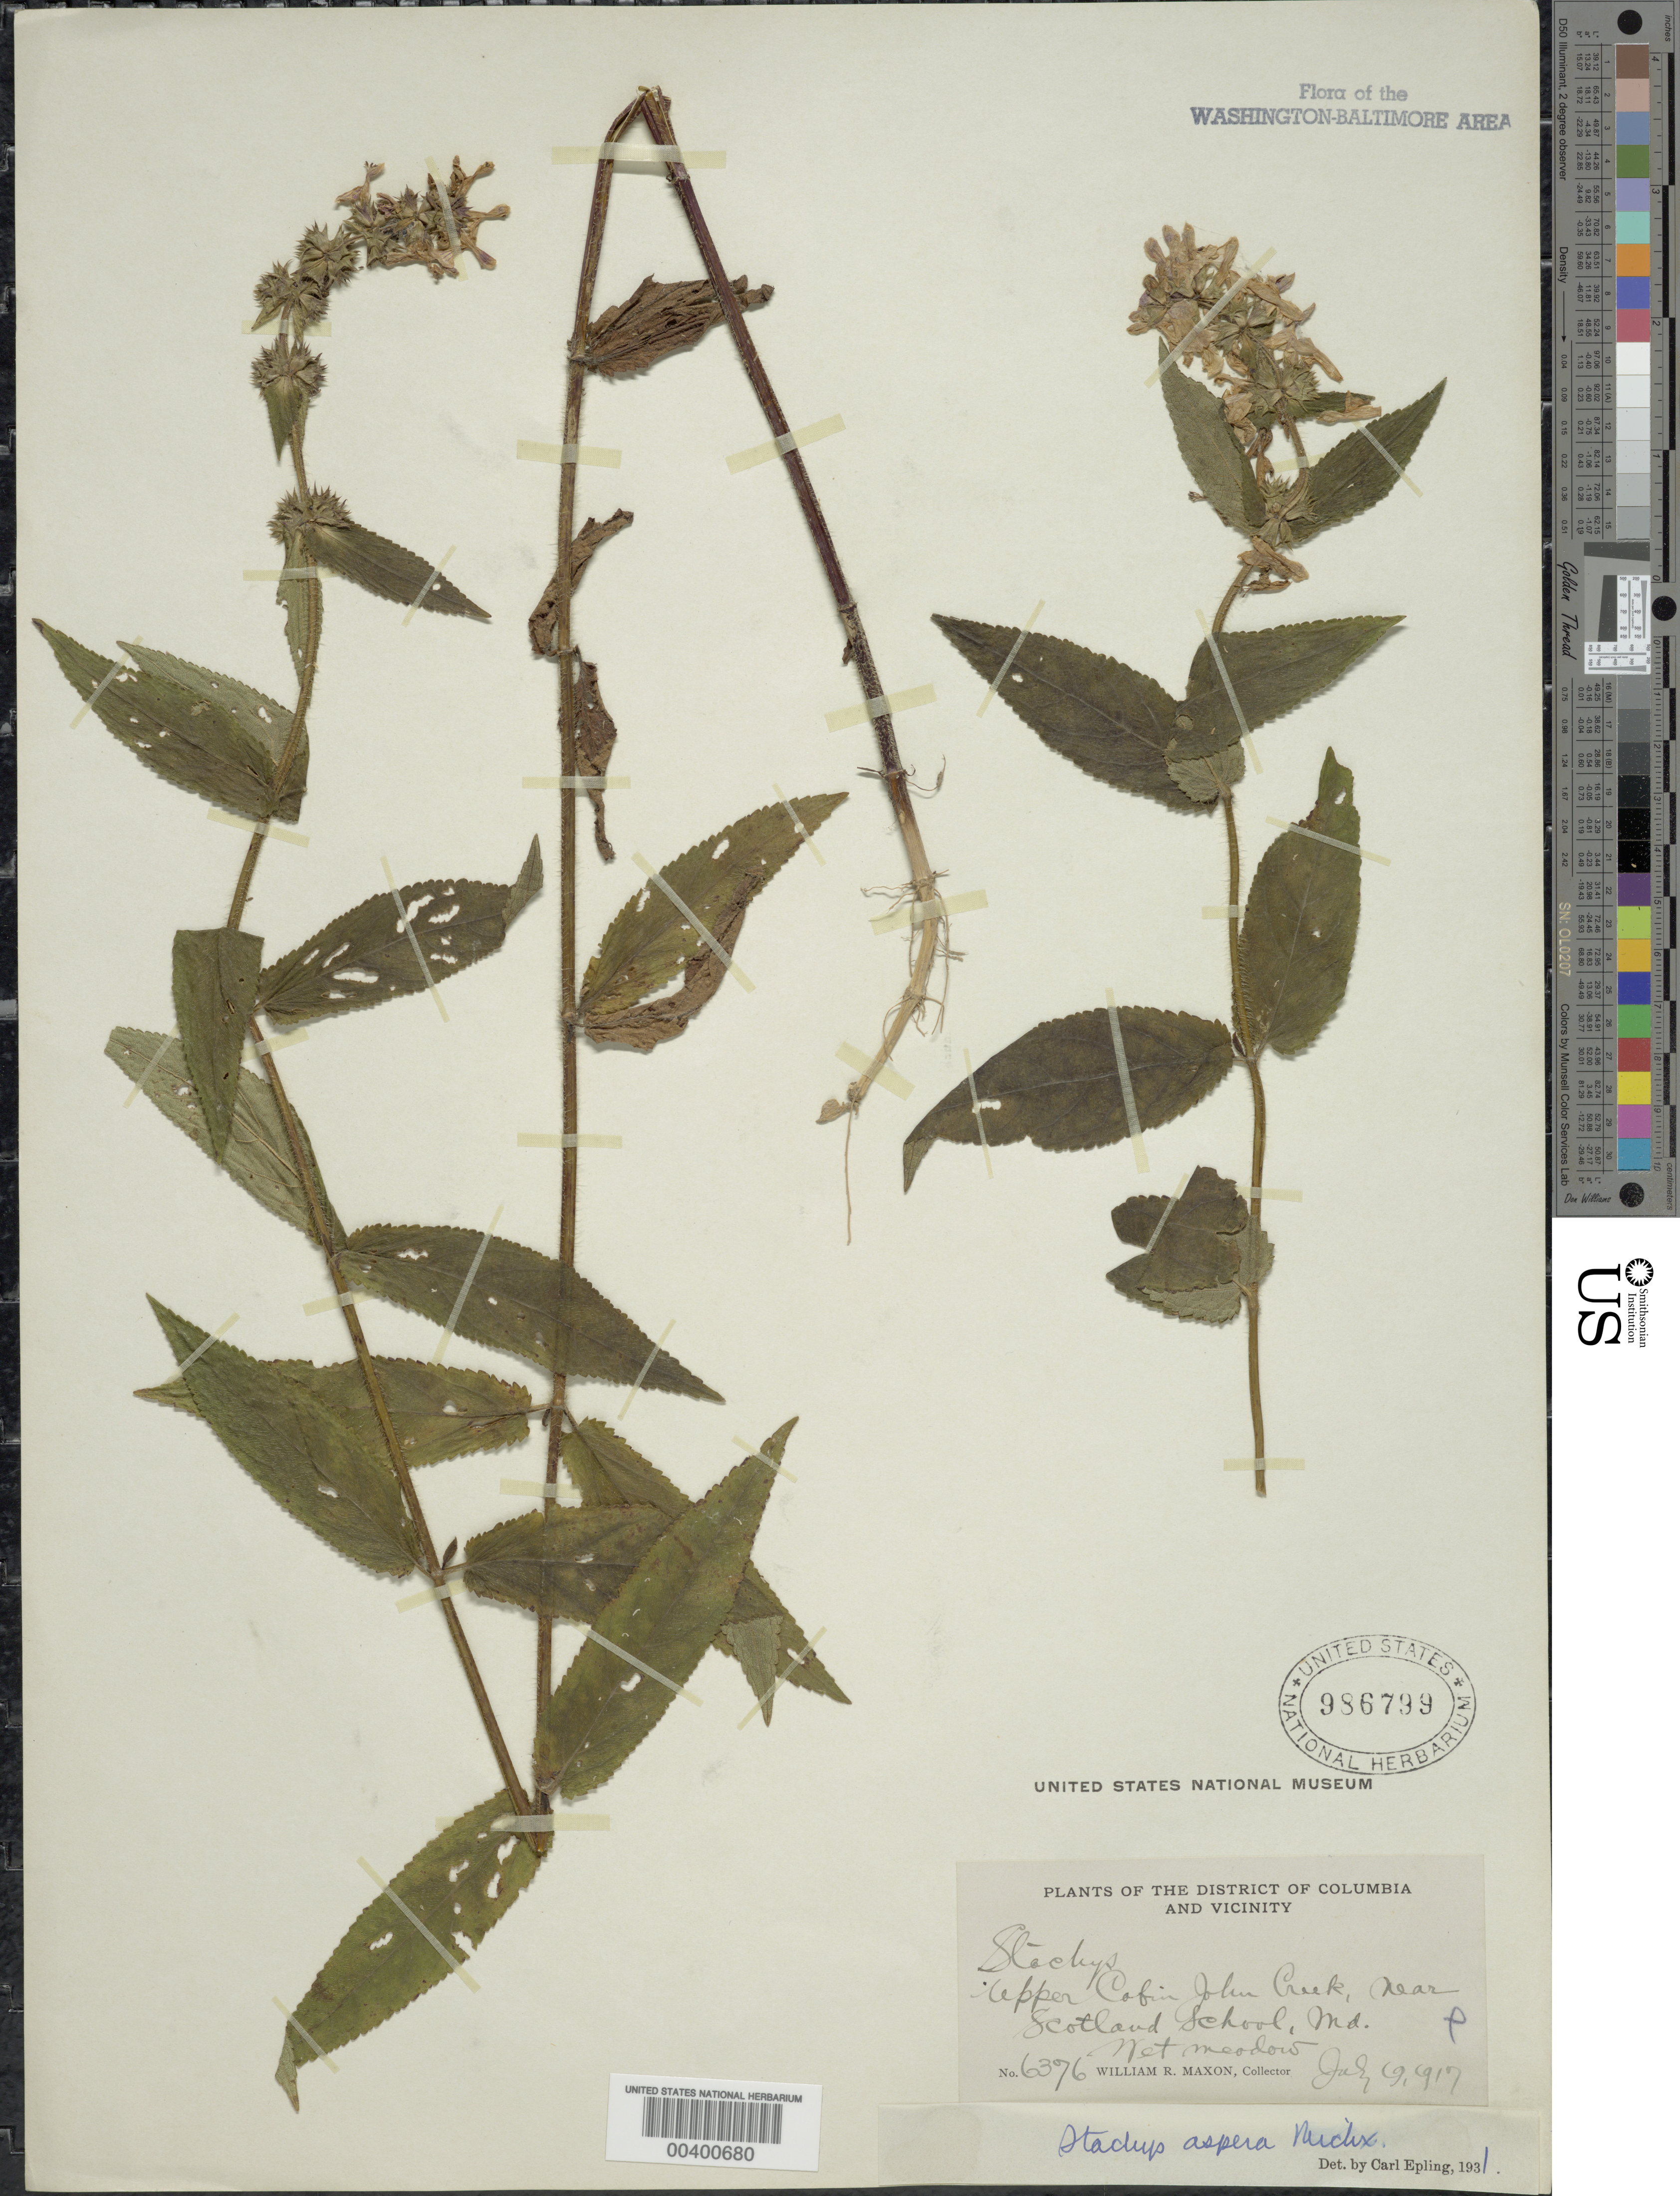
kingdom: Plantae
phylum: Tracheophyta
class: Magnoliopsida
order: Lamiales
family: Lamiaceae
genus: Stachys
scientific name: Stachys aspera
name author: Michx.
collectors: W. R. Maxon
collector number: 6376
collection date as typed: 19 Jul 1917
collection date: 1917-07-19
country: United States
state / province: Maryland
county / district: Montgomery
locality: Upper Cabin John Creek, near Scotland School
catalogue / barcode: US 986799